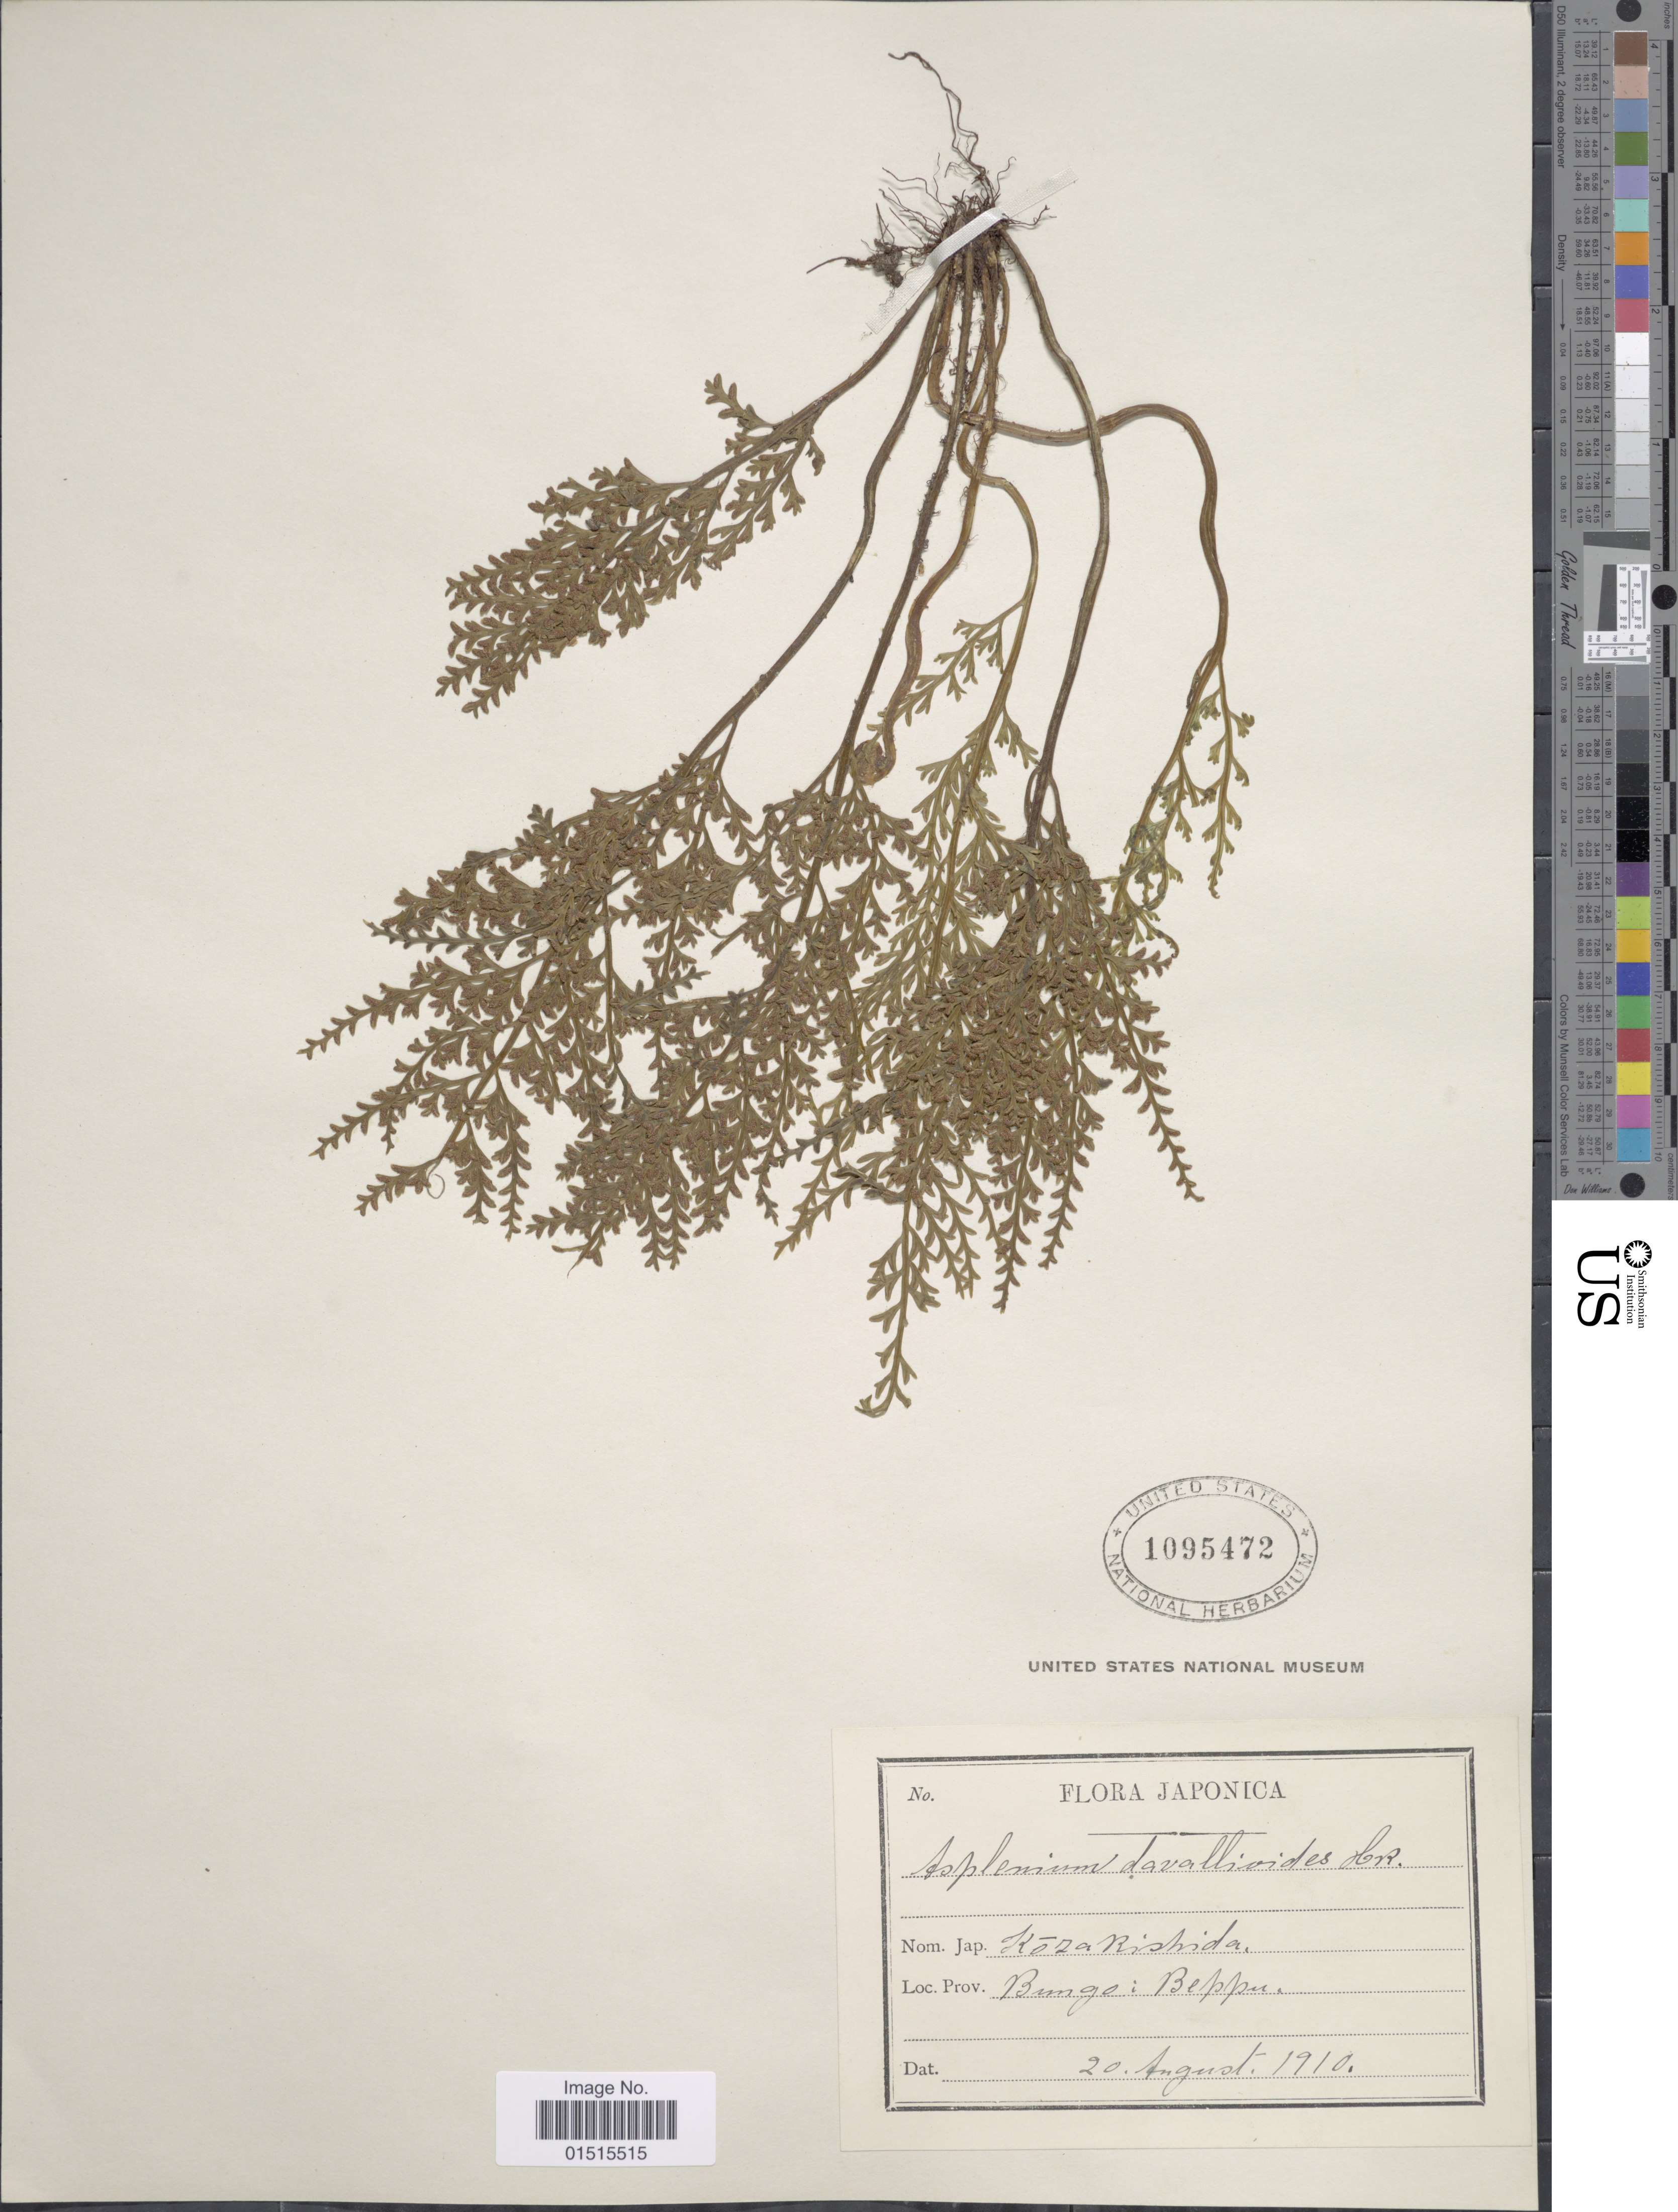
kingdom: Plantae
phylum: Tracheophyta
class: Polypodiopsida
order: Polypodiales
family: Aspleniaceae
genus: Asplenium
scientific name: Asplenium ritoense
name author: Hayata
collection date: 1910-08-20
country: Japan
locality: Bungo: Beppu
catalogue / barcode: US 1095472